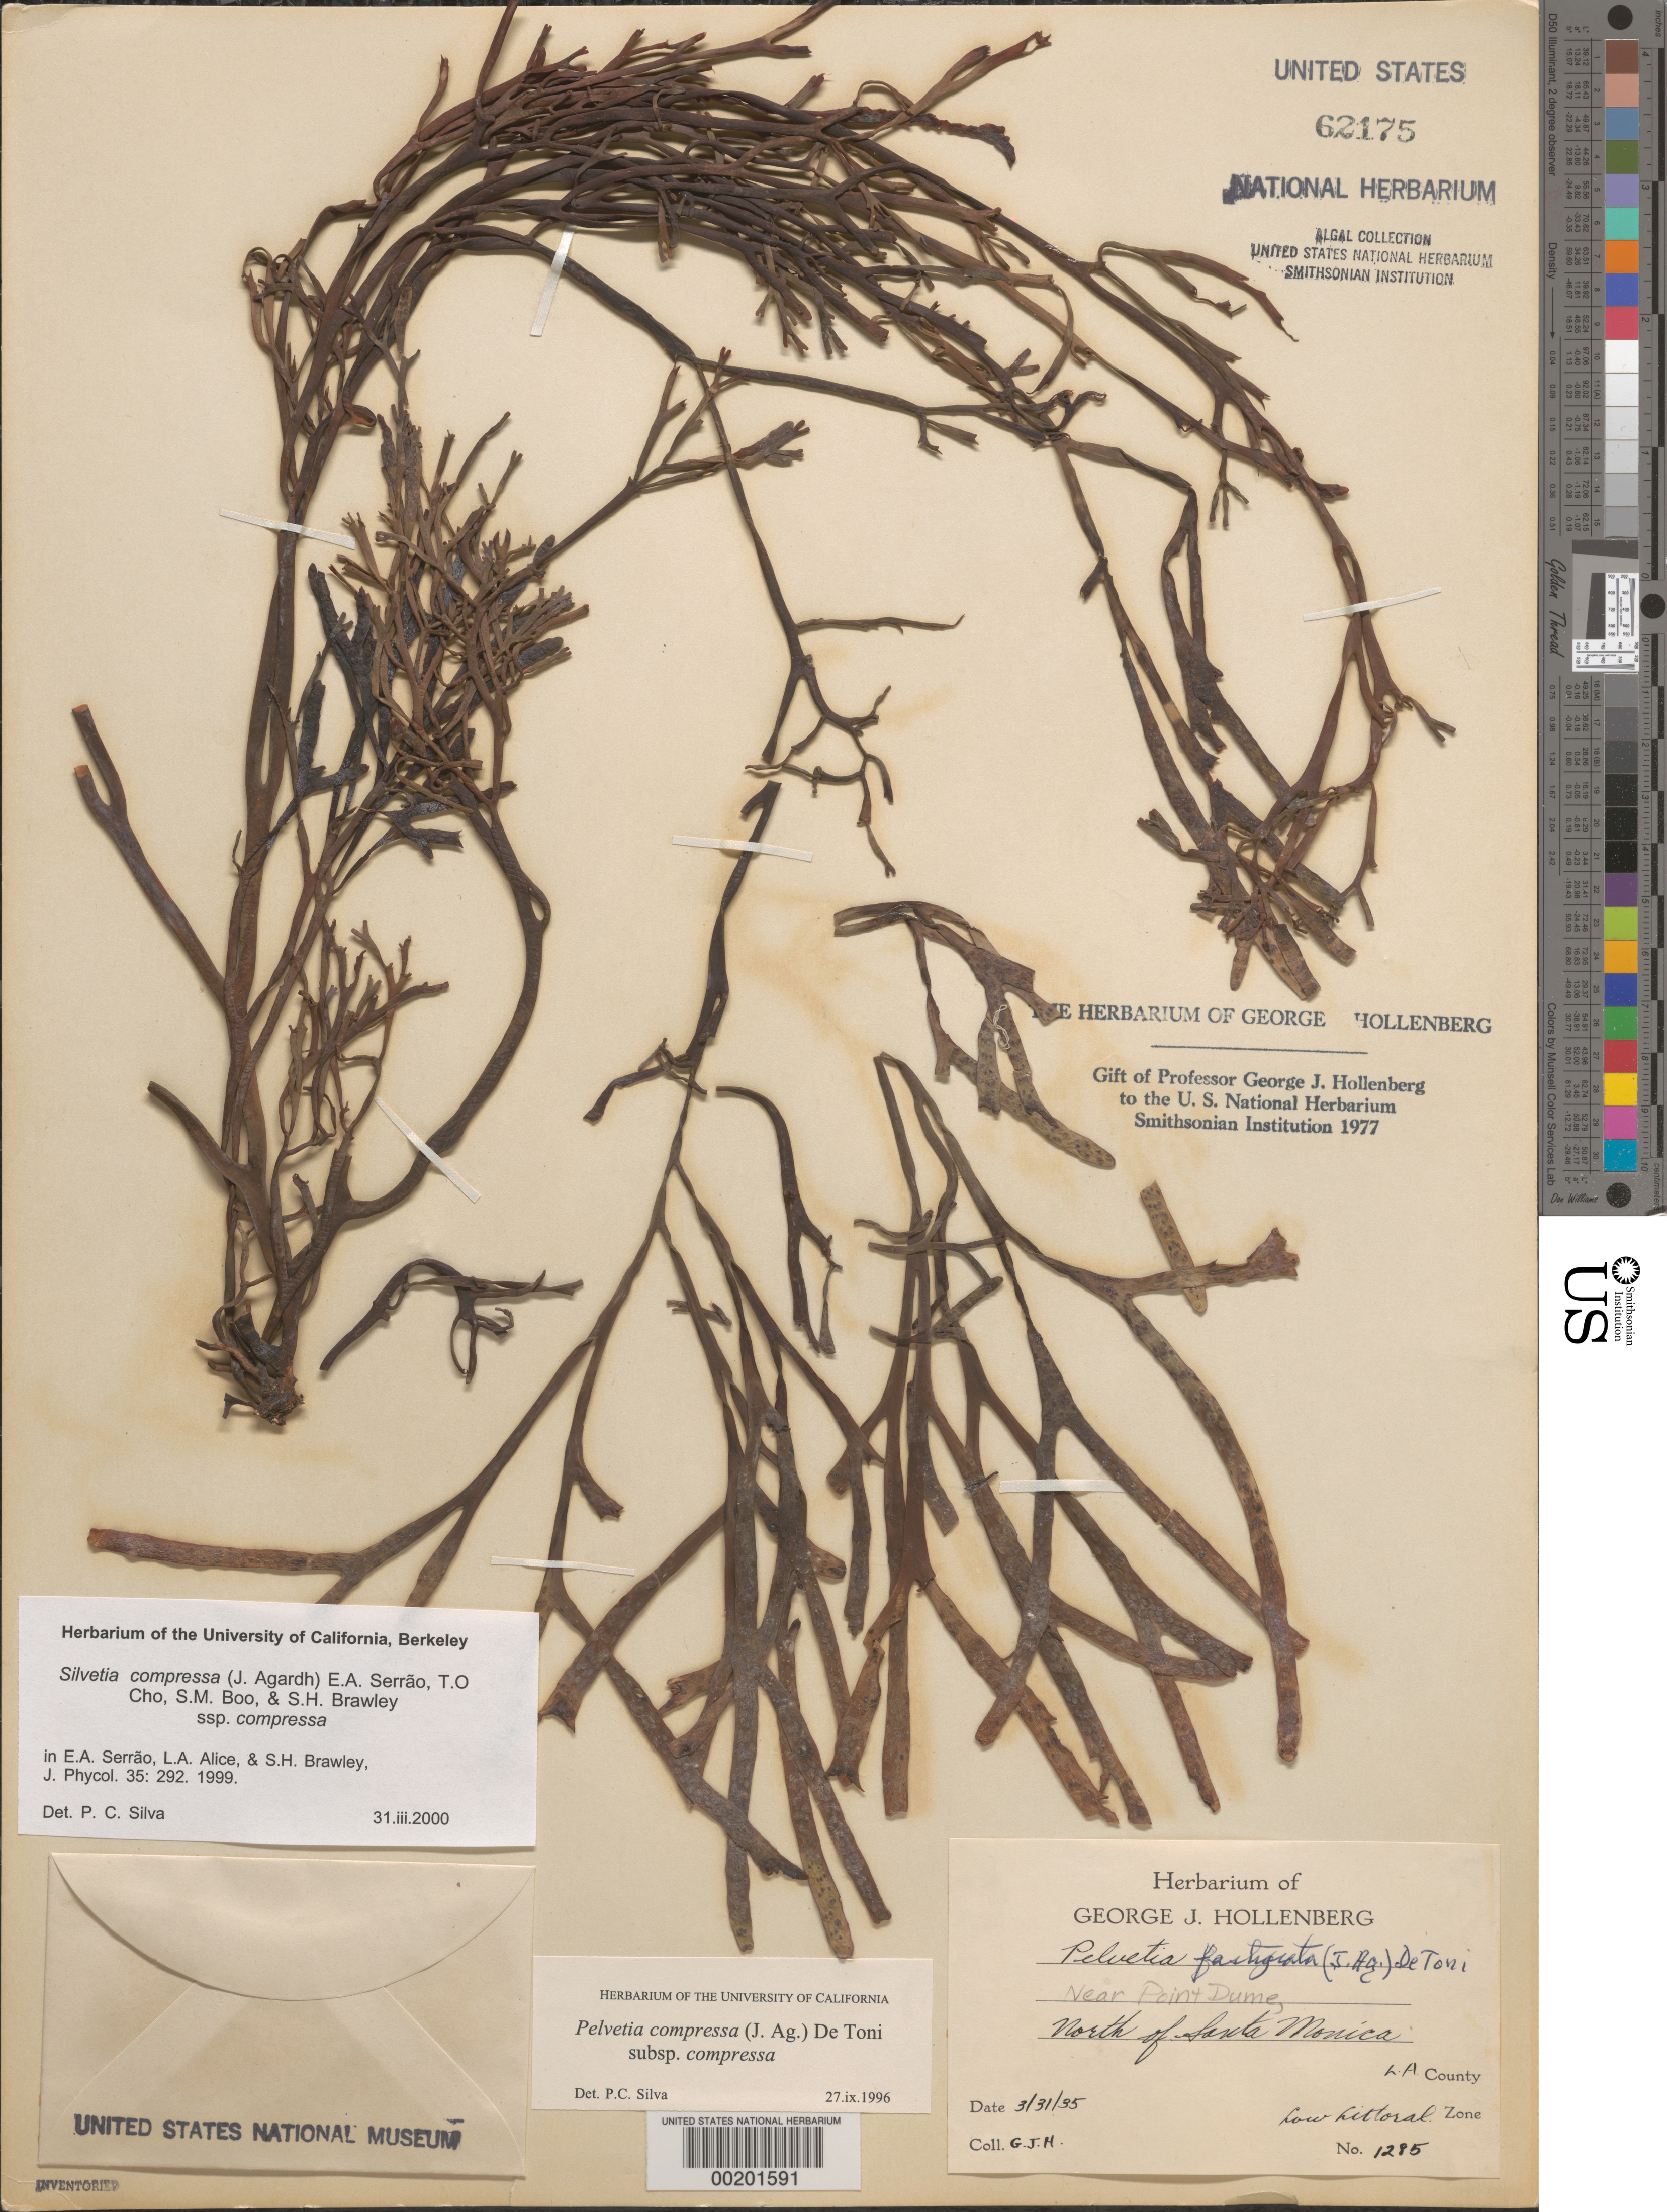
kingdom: Chromista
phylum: Ochrophyta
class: Phaeophyceae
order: Fucales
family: Fucaceae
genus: Silvetia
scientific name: Silvetia compressa subsp. compressa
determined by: Silva, P. C.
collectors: G. Hollenberg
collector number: GJH 1285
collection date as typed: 31 Mar 1935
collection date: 1935-03-31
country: United States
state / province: California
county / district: Los Angeles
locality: Near Point Dume, north of Santa Monica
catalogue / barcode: US 62175